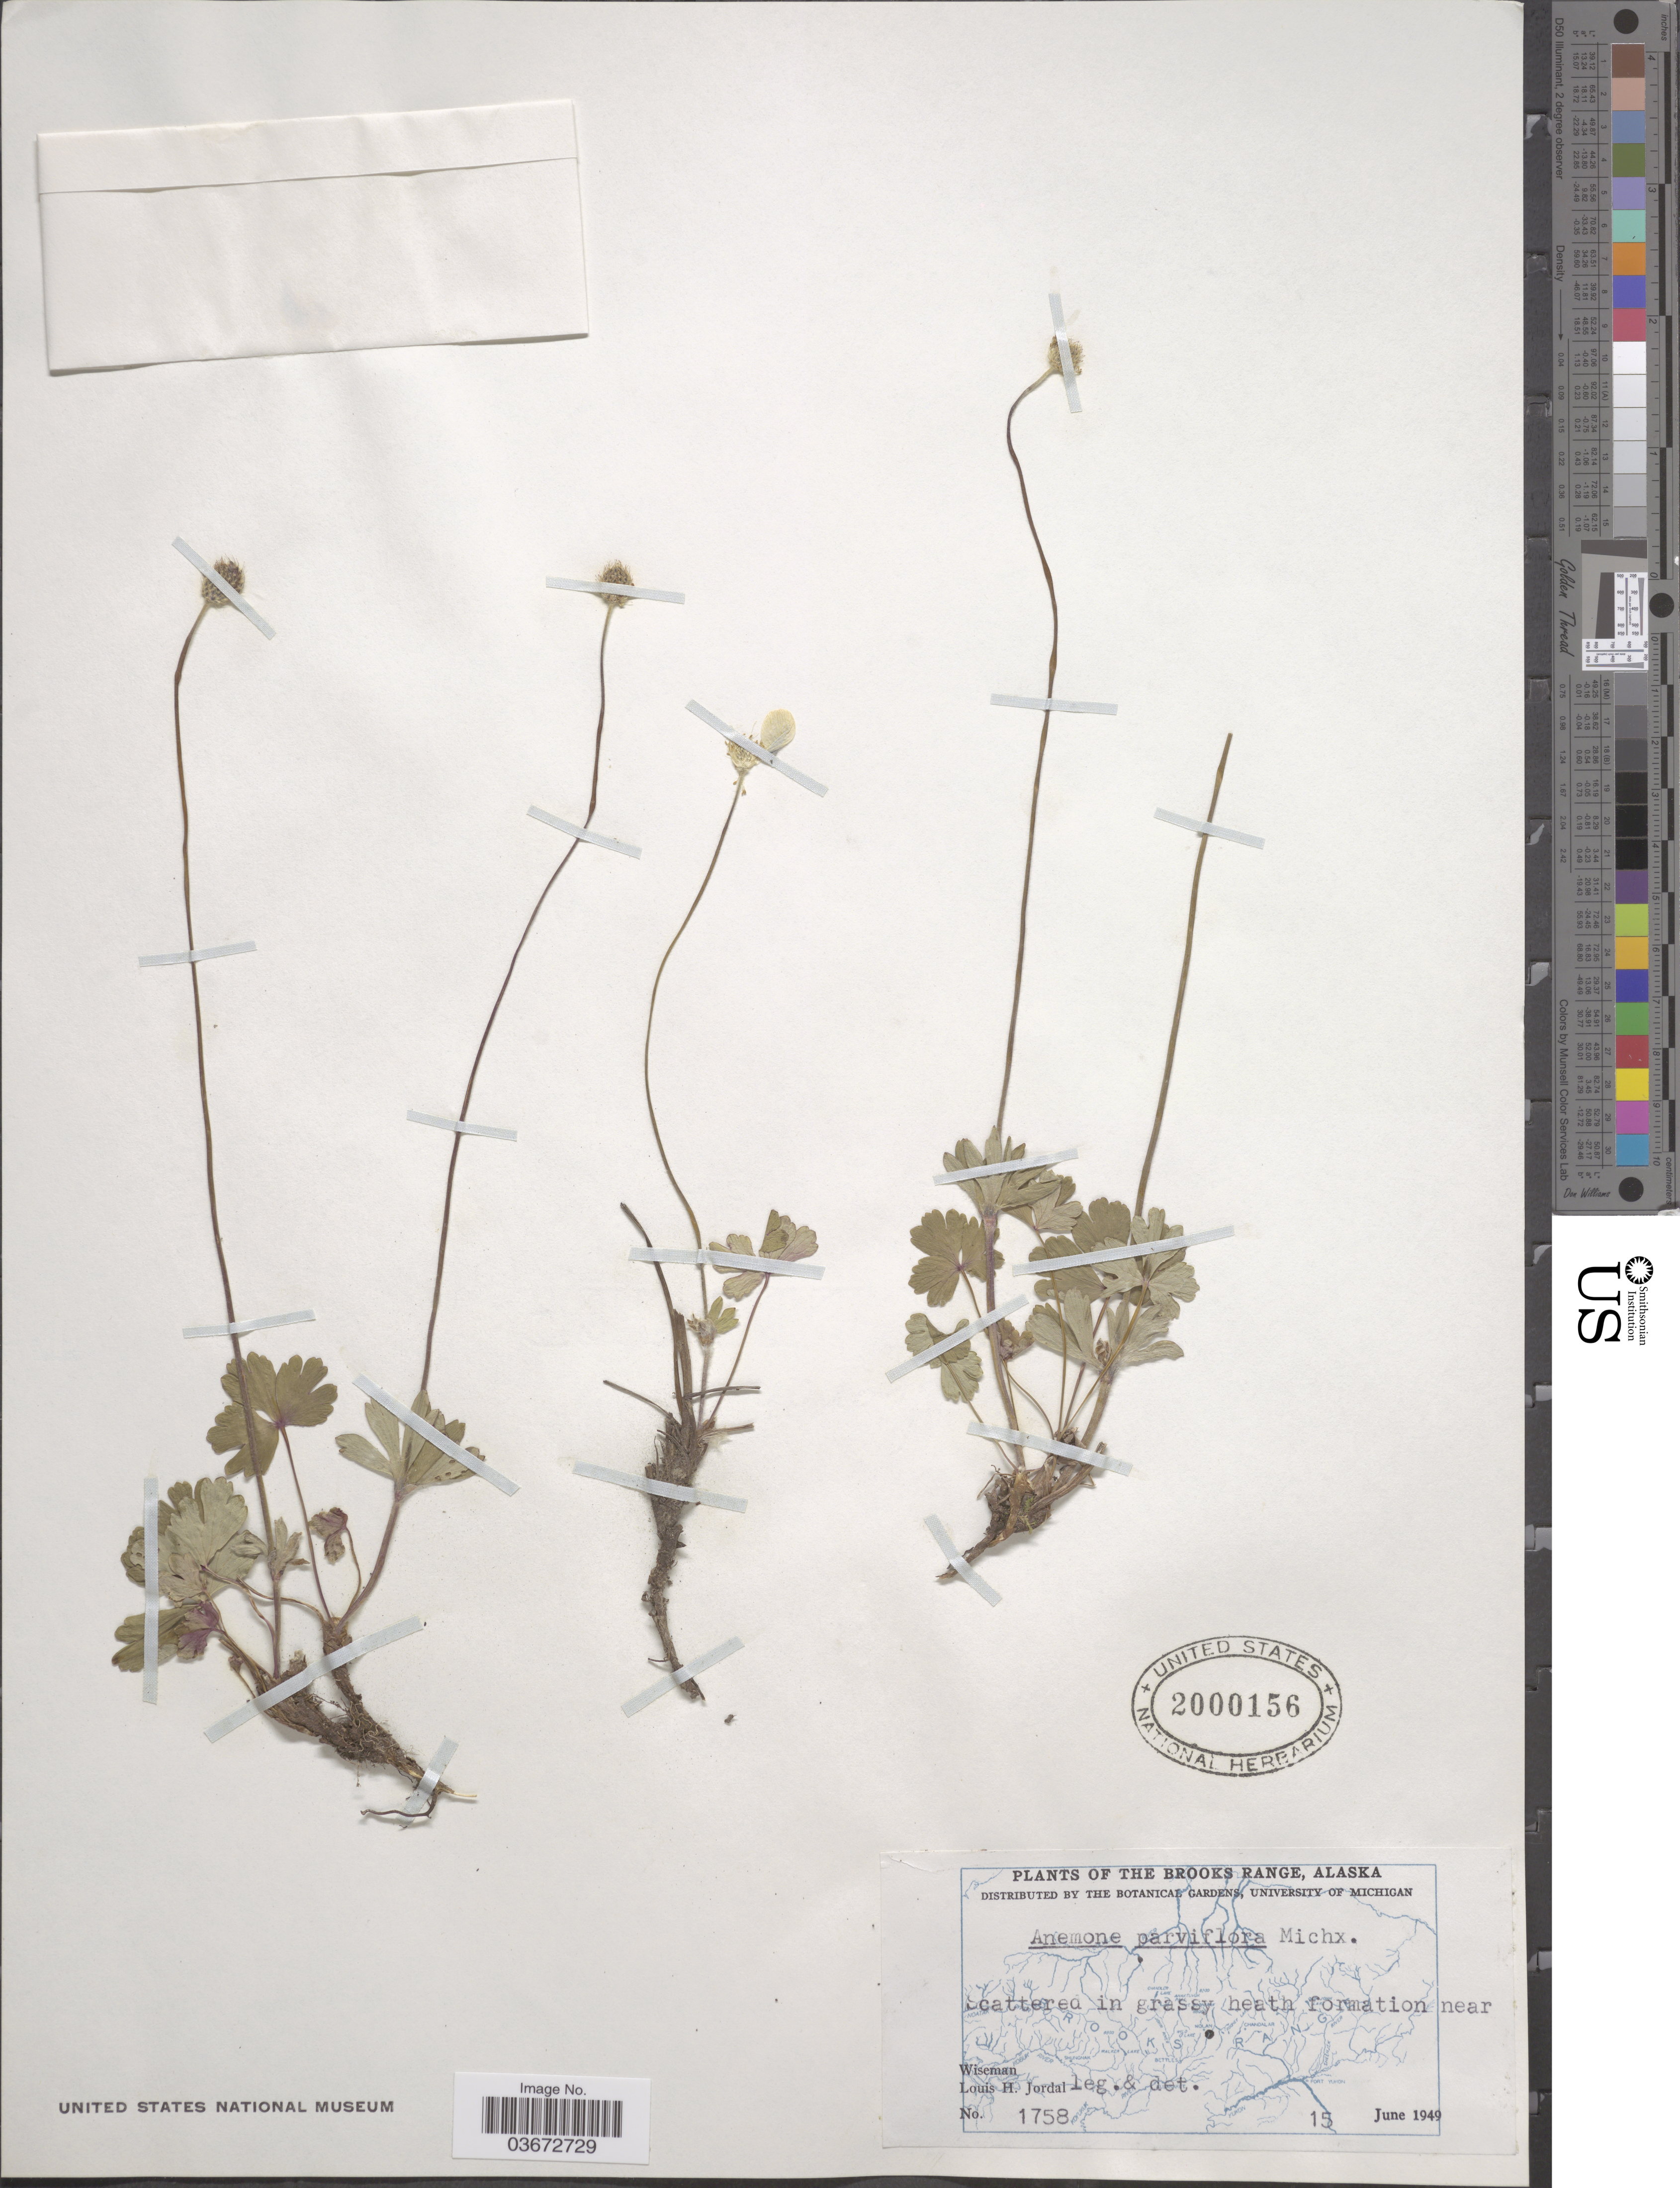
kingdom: Plantae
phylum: Tracheophyta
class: Magnoliopsida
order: Ranunculales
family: Ranunculaceae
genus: Anemone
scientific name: Anemone parviflora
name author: Michx.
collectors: L. Jordal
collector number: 1758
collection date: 1949-06-15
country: United States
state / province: Alaska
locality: Hearth formation near Wiseman.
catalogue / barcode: US 2000156